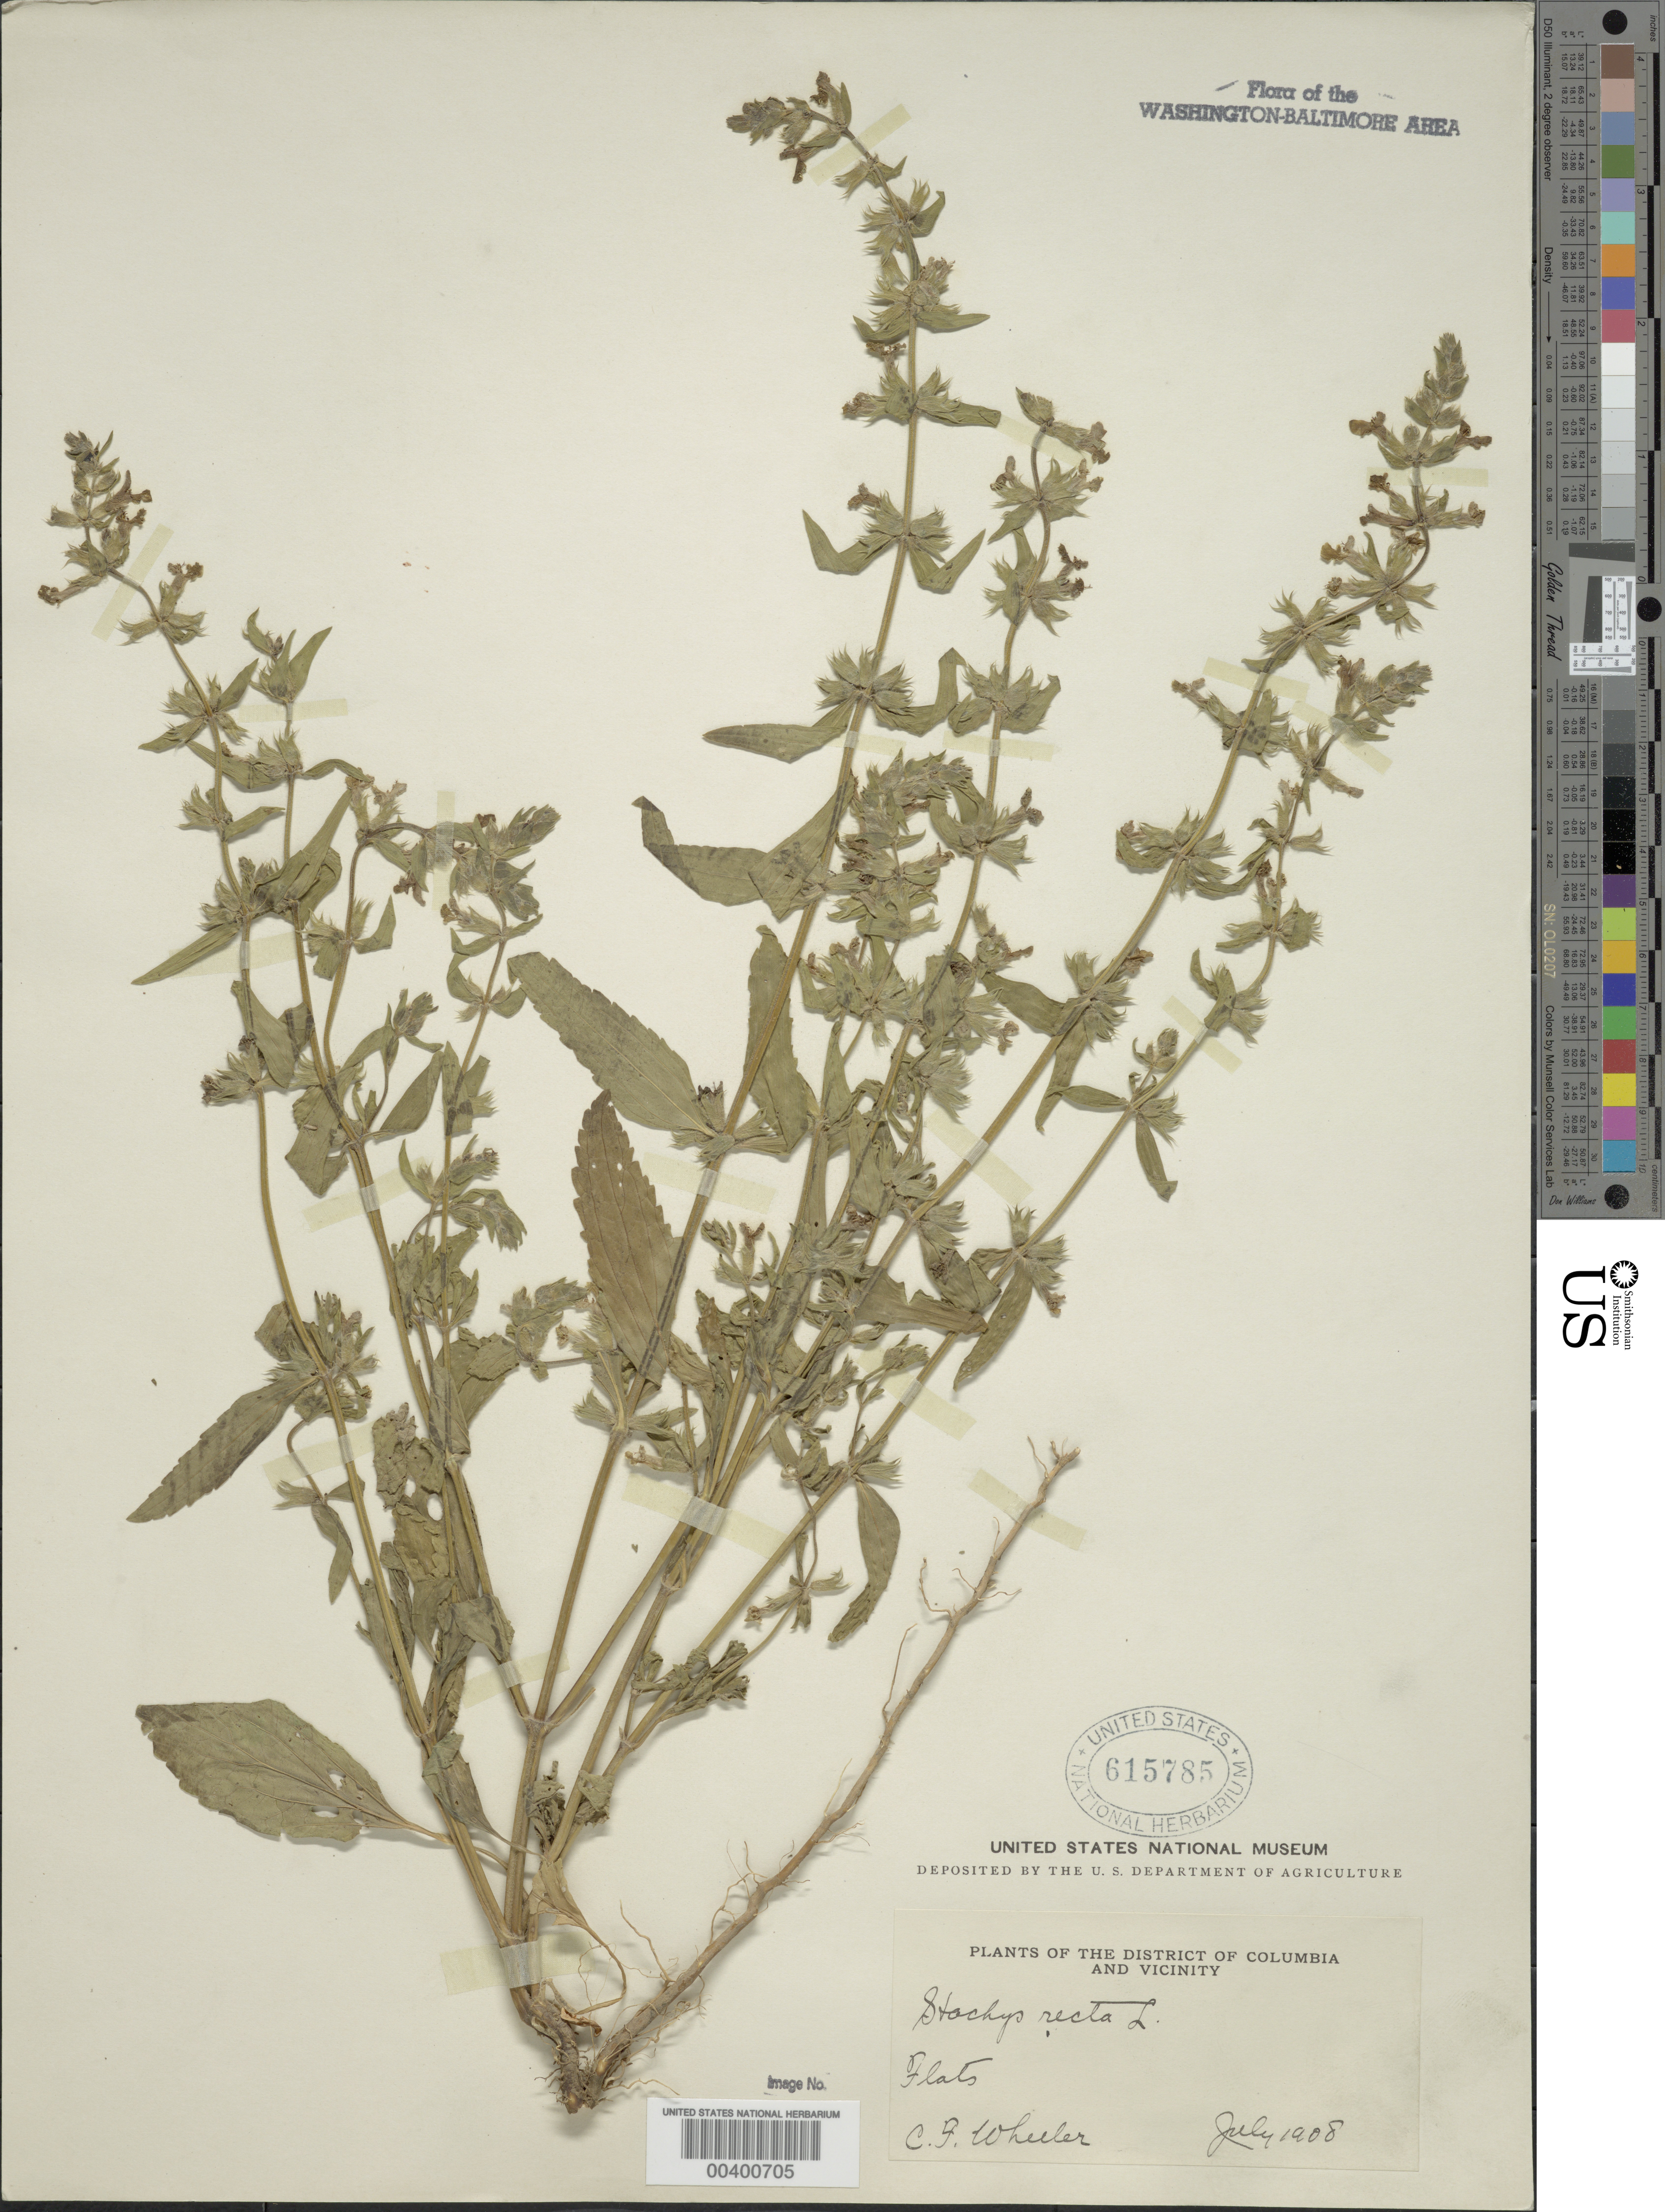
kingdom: Plantae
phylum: Tracheophyta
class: Magnoliopsida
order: Lamiales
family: Lamiaceae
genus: Stachys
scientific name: Stachys recta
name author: L.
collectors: -- Wheeler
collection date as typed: Jul 1908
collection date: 1908-07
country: United States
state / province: District of Columbia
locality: Potomac Flats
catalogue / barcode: US 615785